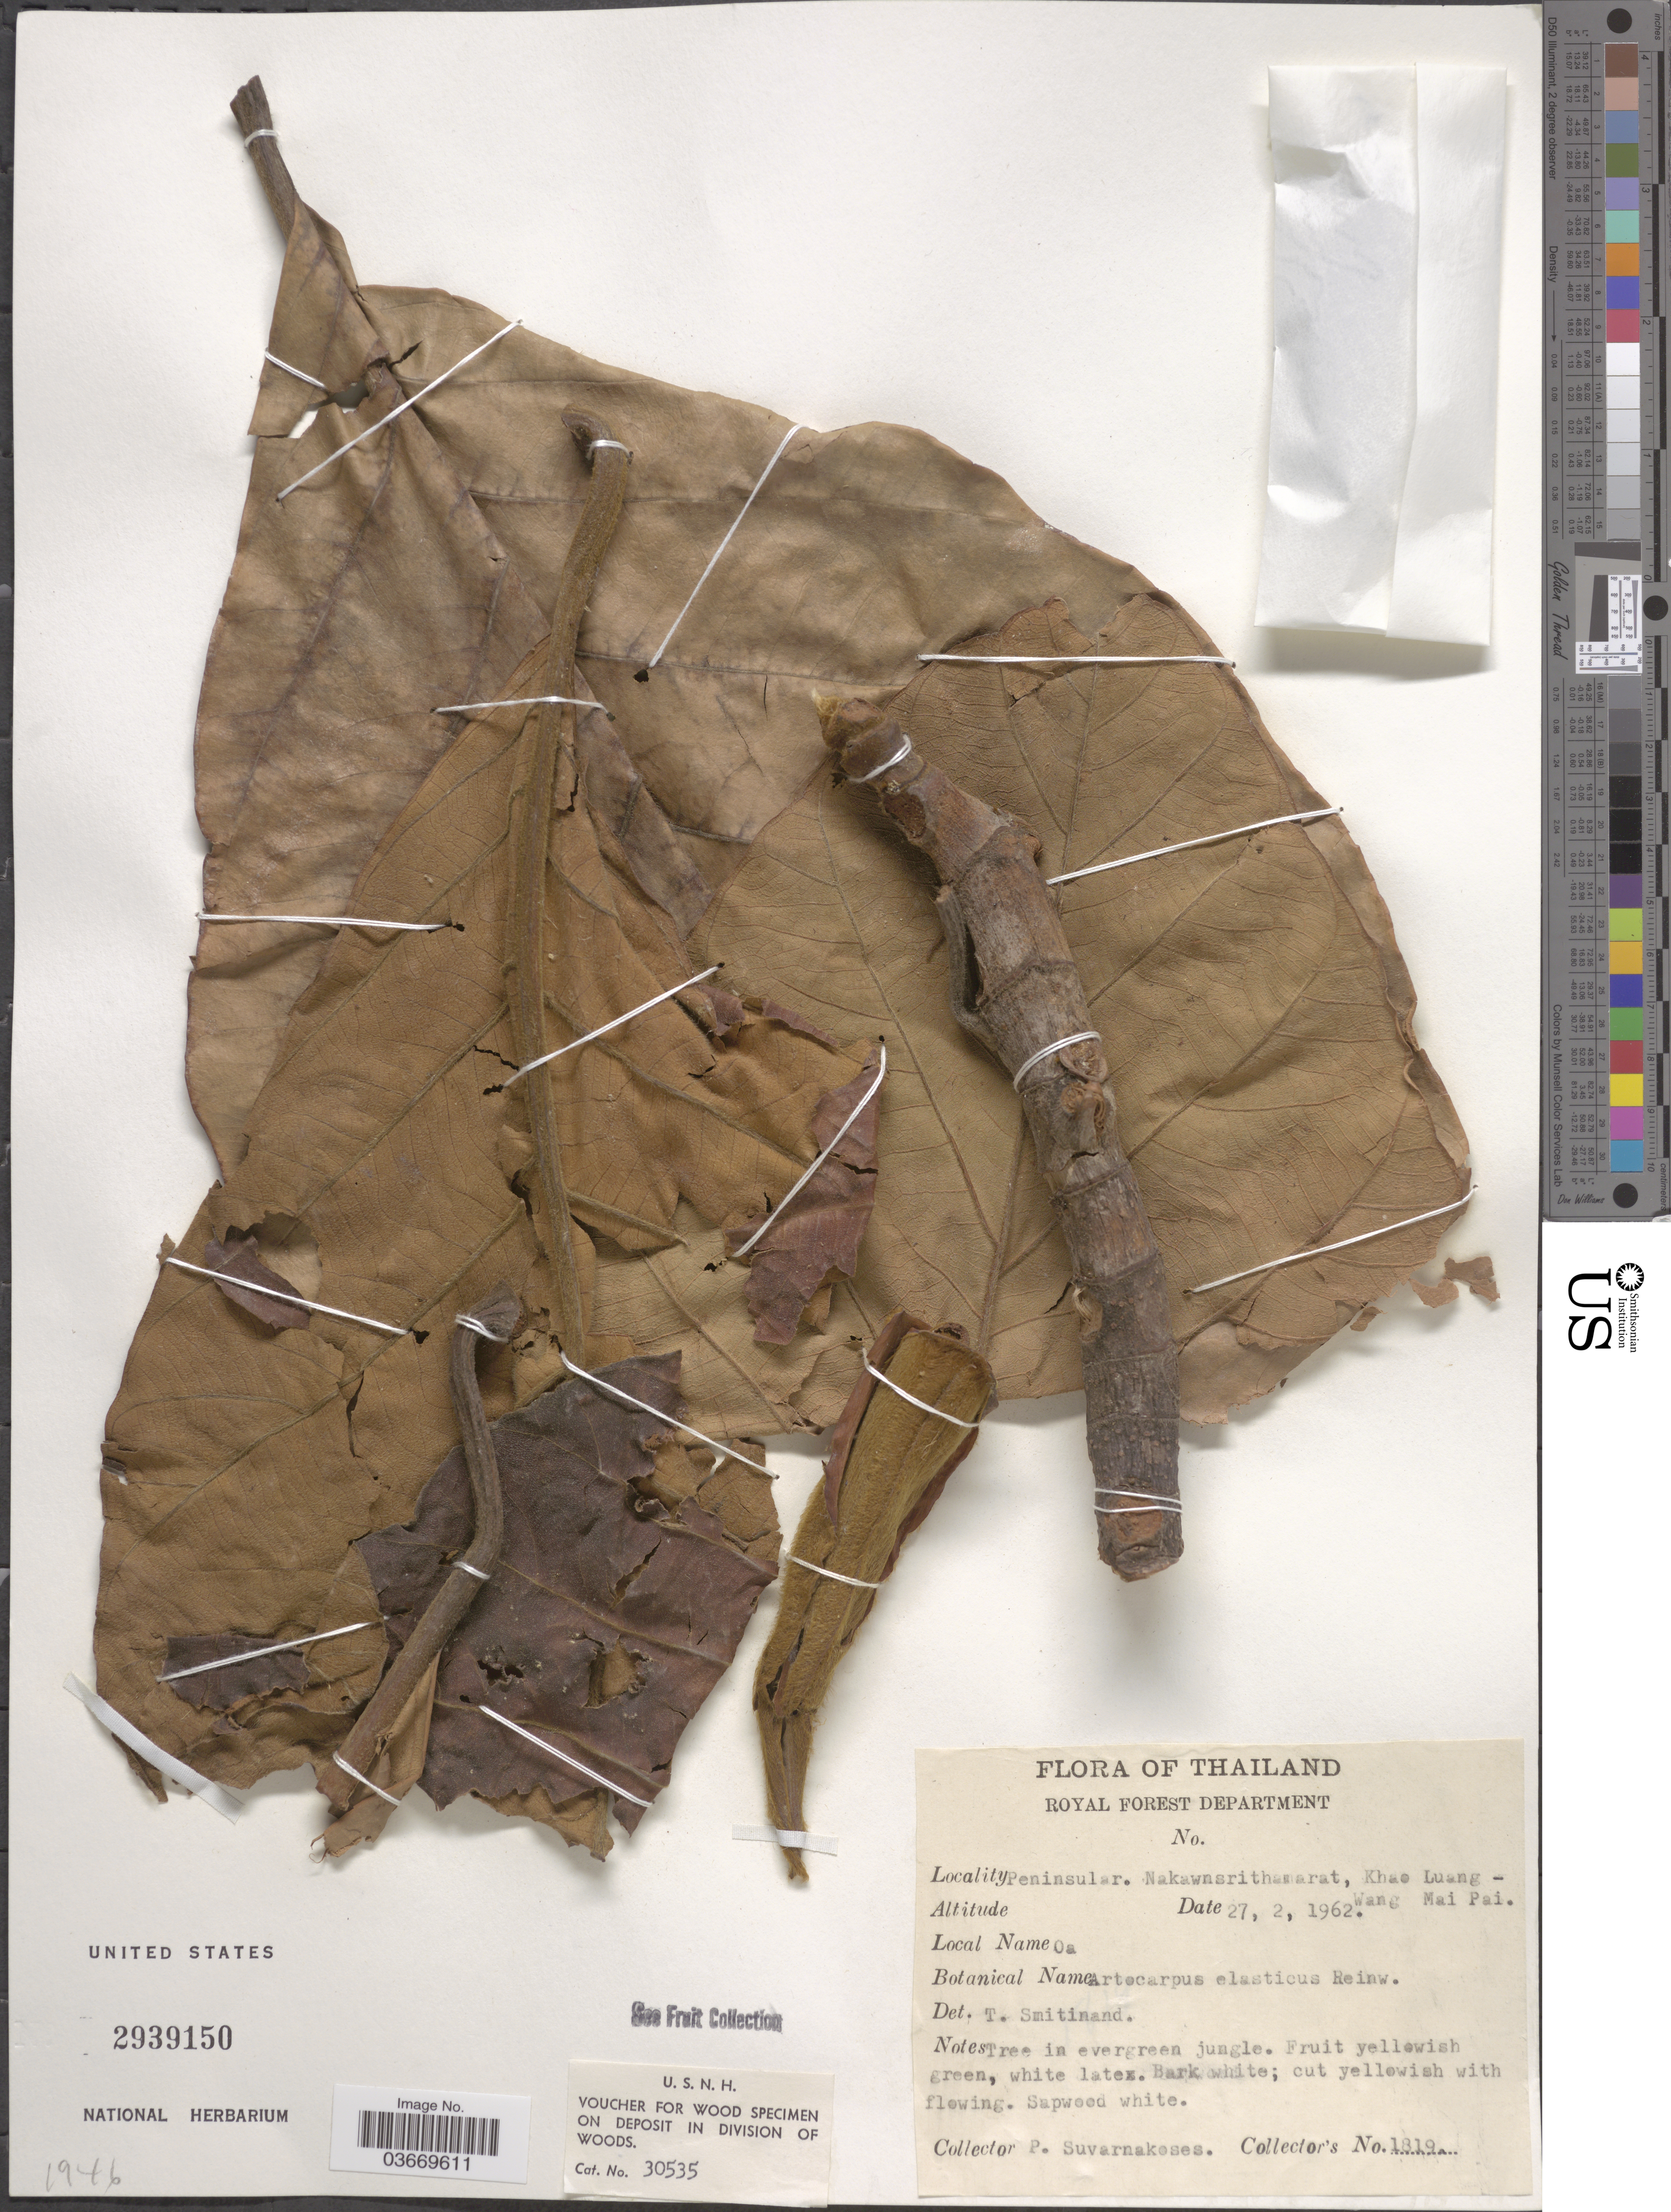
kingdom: Plantae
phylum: Tracheophyta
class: Magnoliopsida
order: Rosales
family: Moraceae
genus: Artocarpus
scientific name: Artocarpus elasticus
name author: Reinw. ex Blume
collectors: P. Suvarnakoses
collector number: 1819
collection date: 1962-02-27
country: Thailand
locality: Peninsular. Nakawnsrithamarat, Khao Luang - Wang Mai Pai.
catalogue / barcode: US 2939150